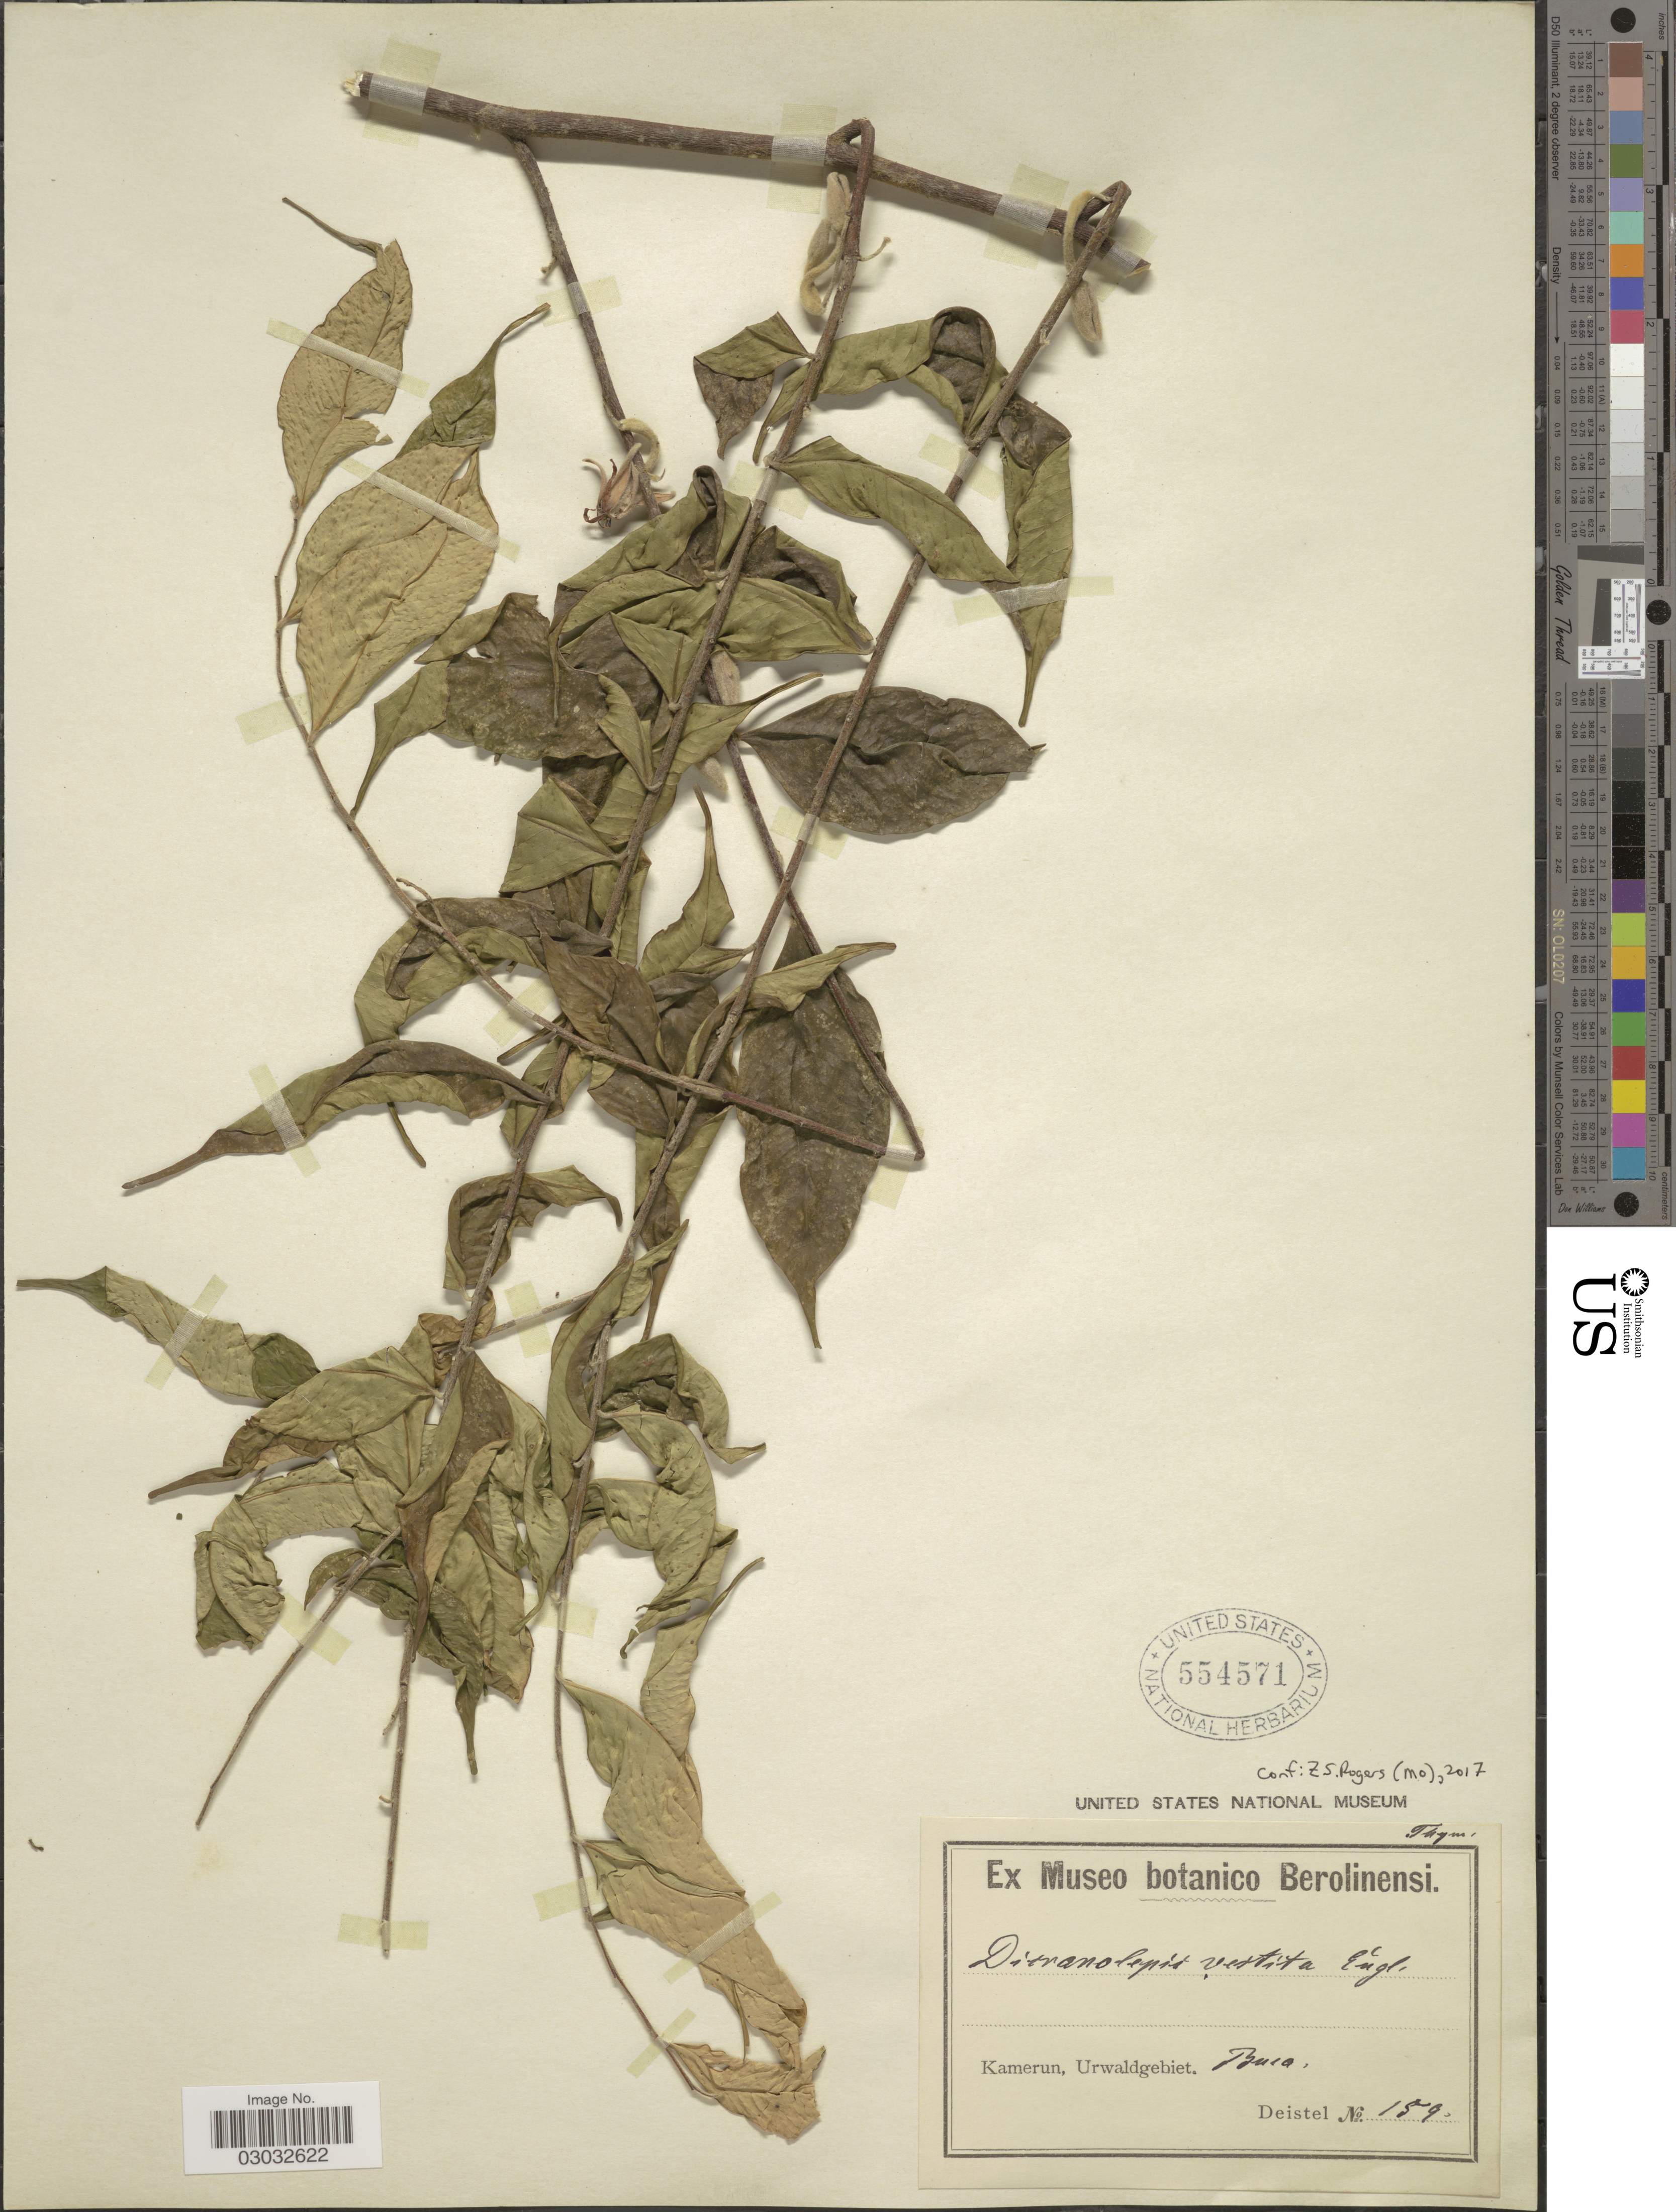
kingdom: Plantae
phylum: Tracheophyta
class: Magnoliopsida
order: Malvales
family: Thymelaeaceae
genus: Dicranolepis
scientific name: Dicranolepis vestita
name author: Engl.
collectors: -. Deistel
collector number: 159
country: Cameroon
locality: Urwaldgebiet. Buea.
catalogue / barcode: US 554571